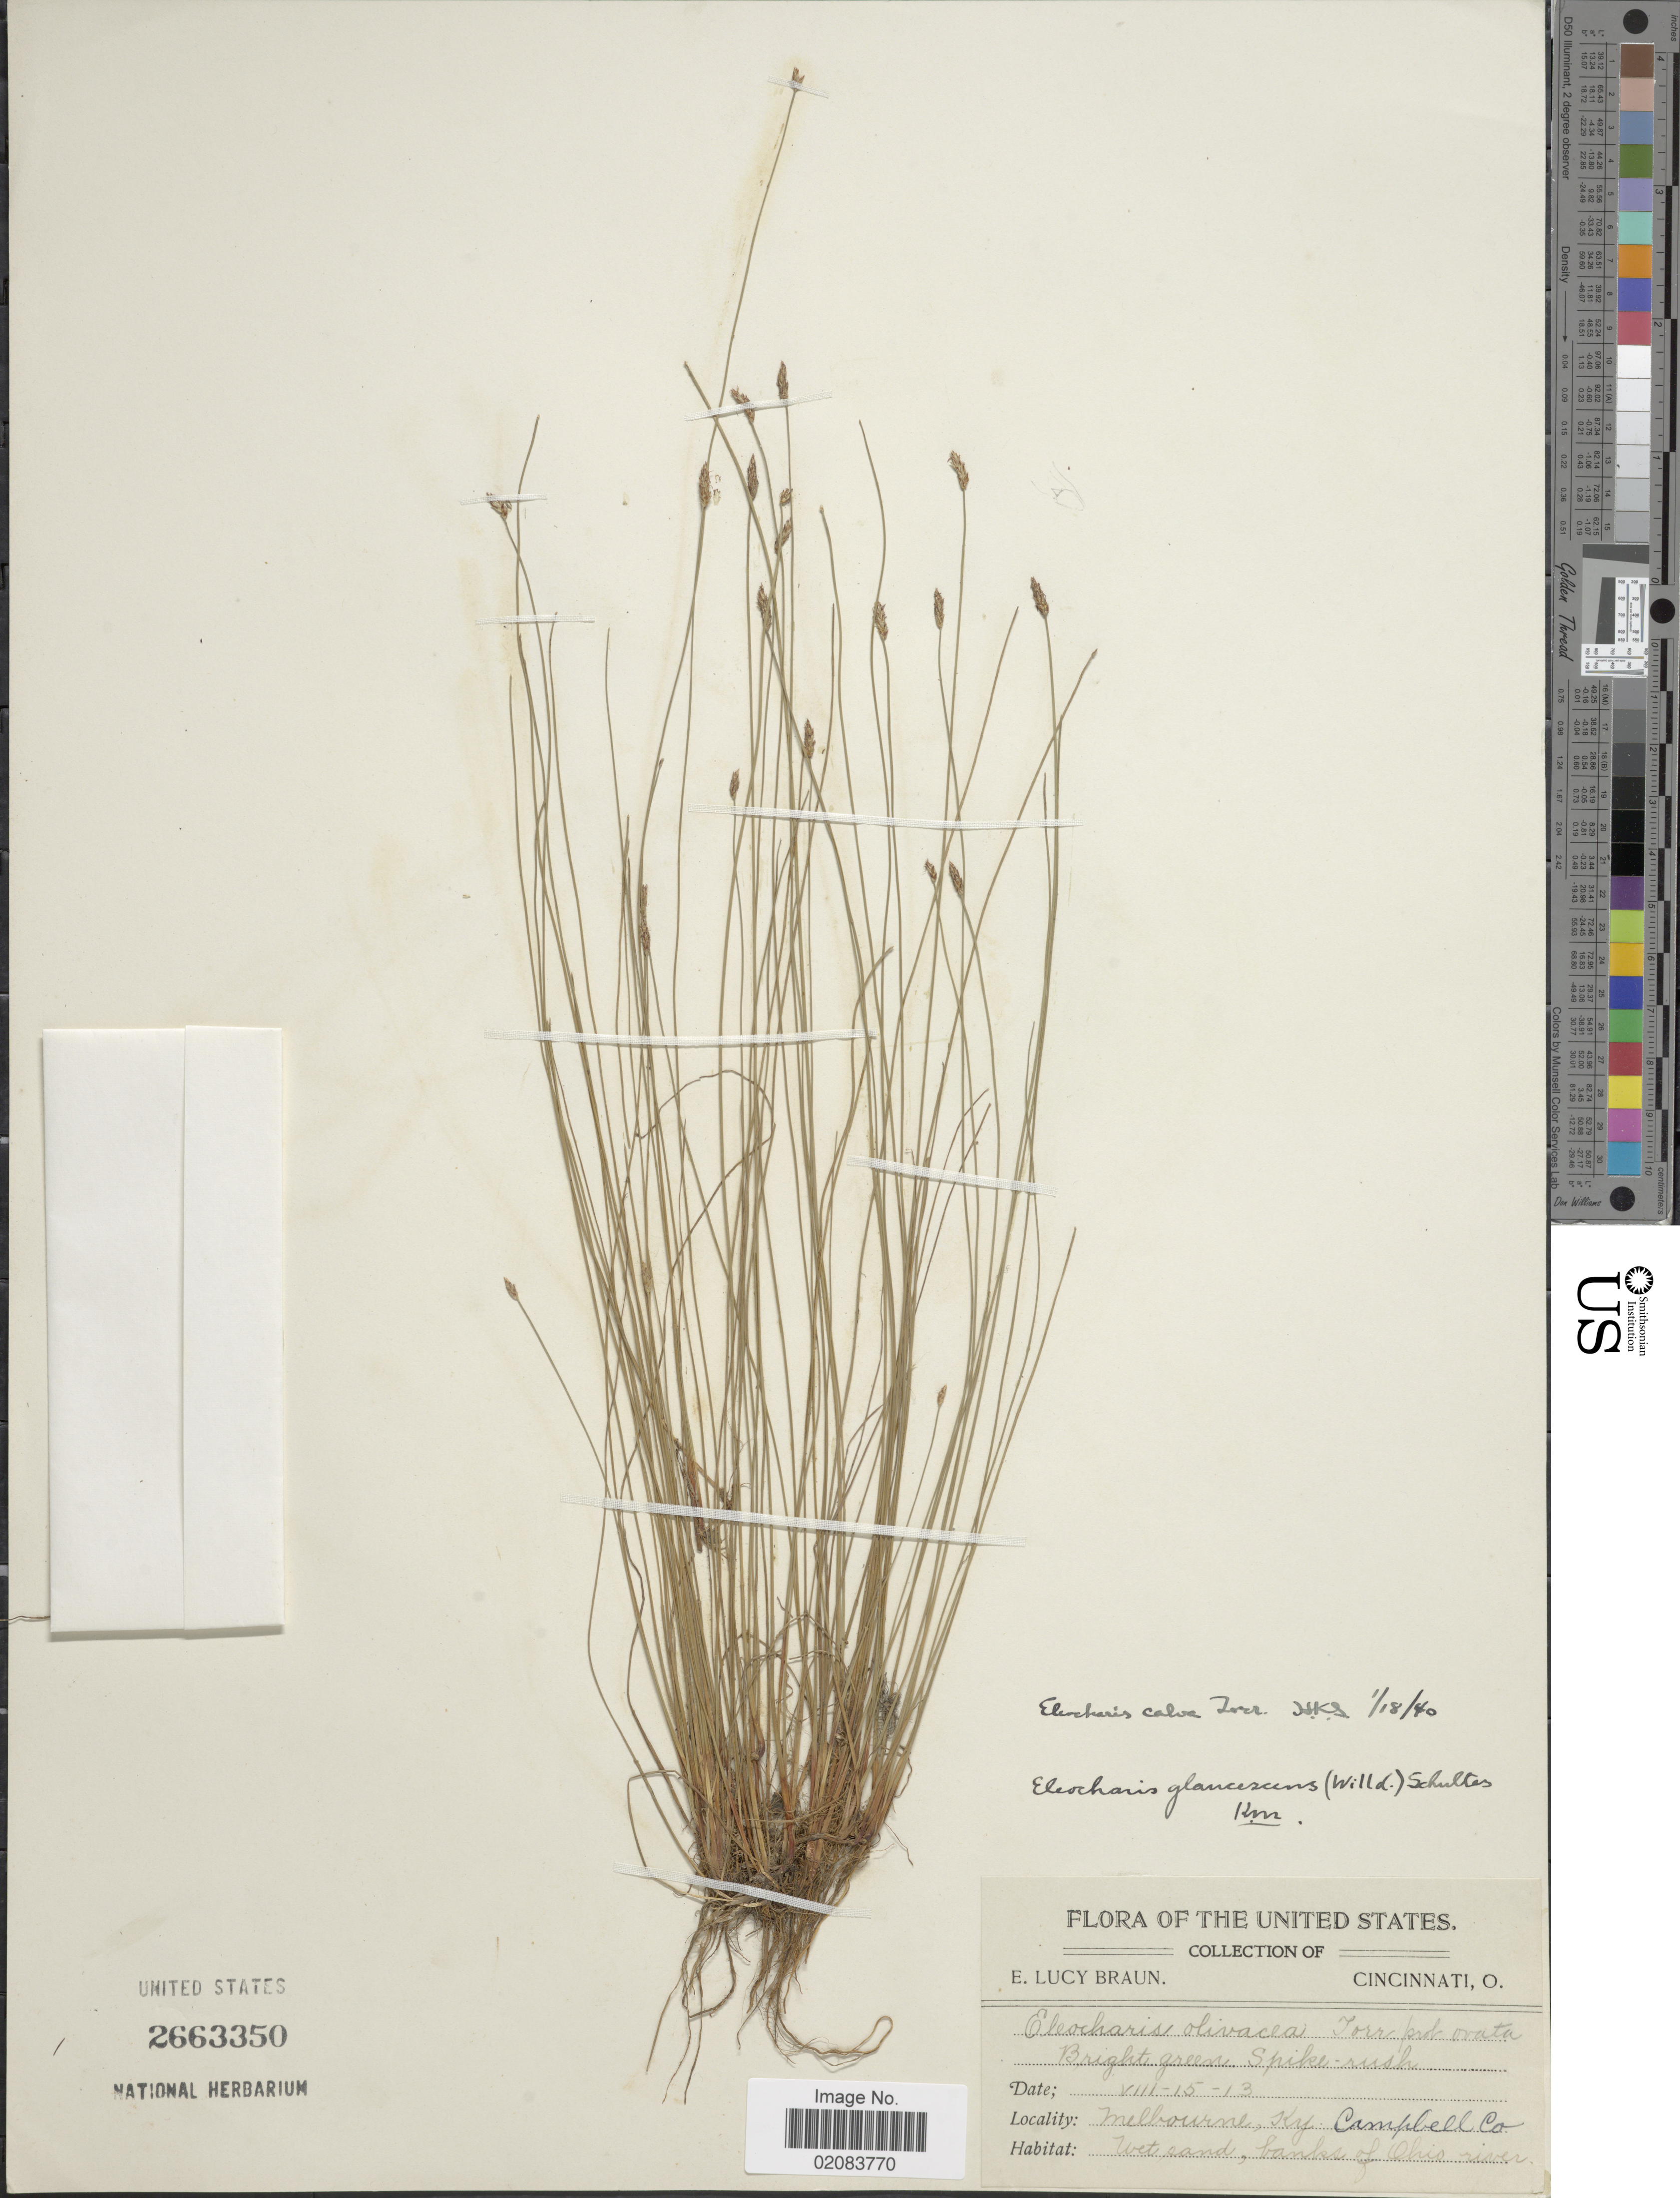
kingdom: Plantae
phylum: Tracheophyta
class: Liliopsida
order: Poales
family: Cyperaceae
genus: Eleocharis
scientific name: Eleocharis olivacea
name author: Torr.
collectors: E. L. Braun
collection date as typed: Transcribed d/m/y: 15/8/13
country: United States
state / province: Kentucky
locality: Melbourne, Campell Co., west sand, banks of Ohio river, Cincinnati, O.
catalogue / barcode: US 2663350